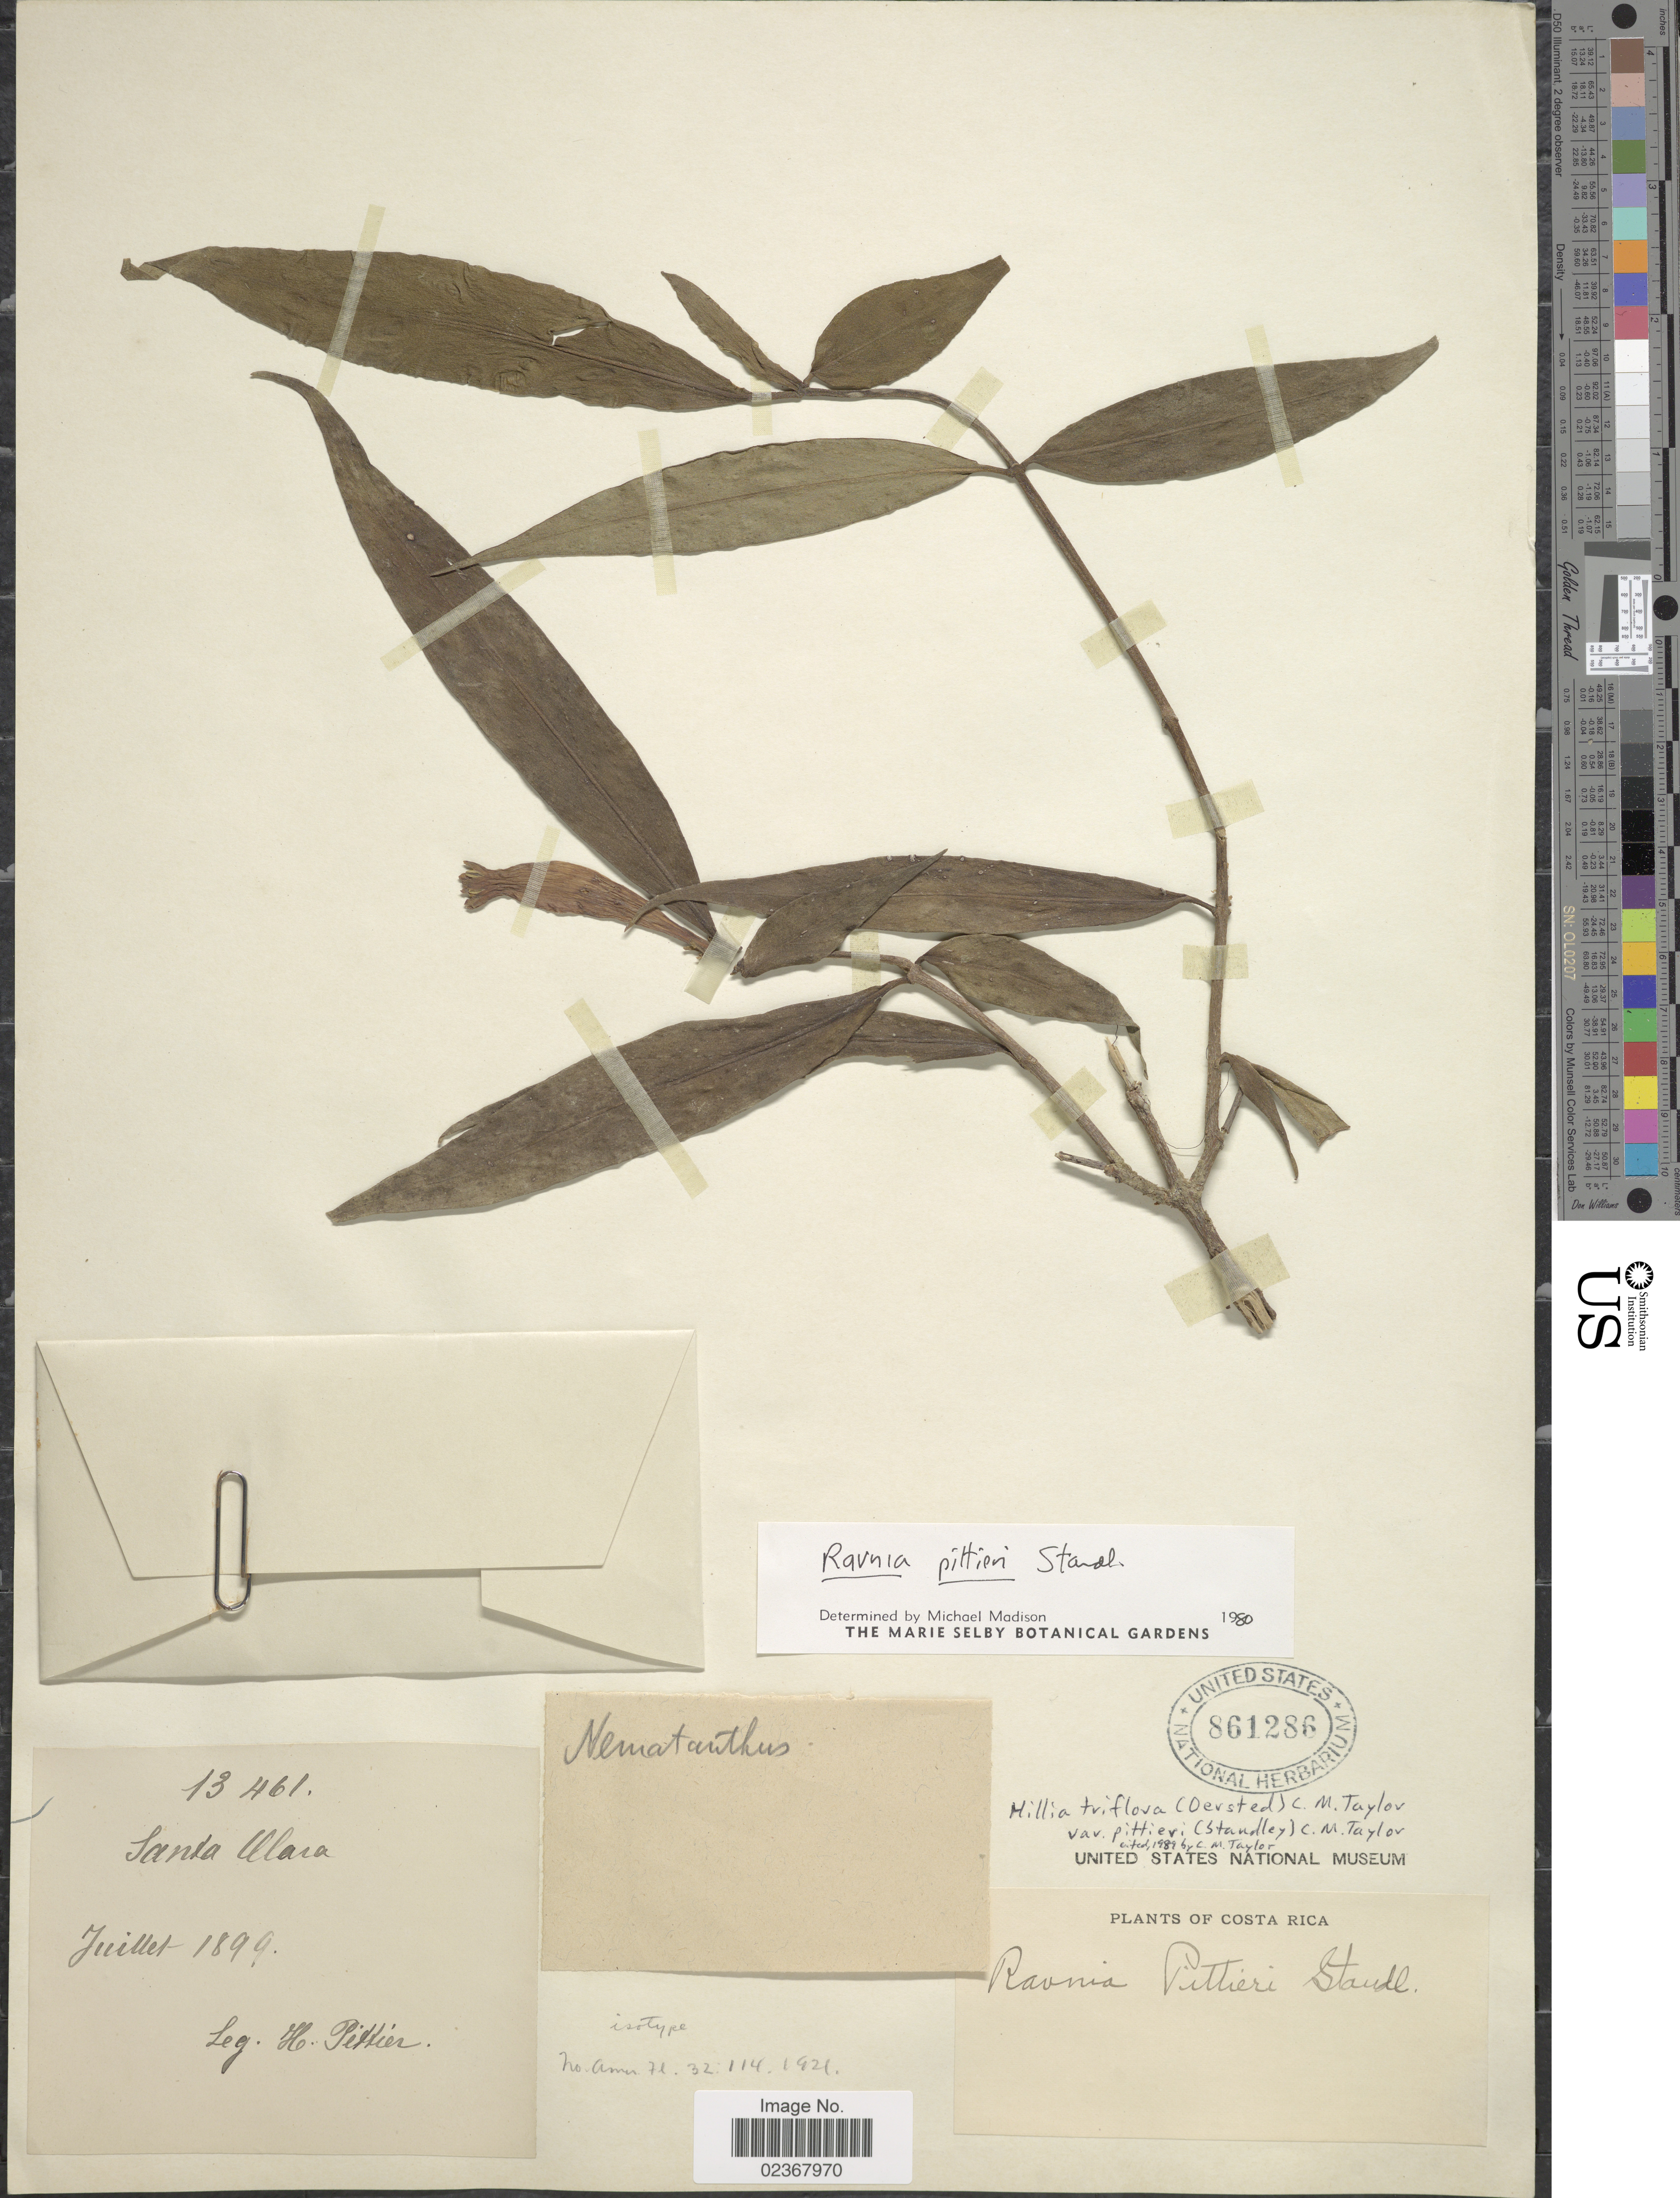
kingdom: Plantae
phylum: Tracheophyta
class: Magnoliopsida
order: Gentianales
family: Rubiaceae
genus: Hillia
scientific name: Hillia triflora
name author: (Oerst.) C.M. Taylor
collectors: H. F. Pittier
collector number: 13461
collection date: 1899-07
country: Costa Rica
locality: Santa Clara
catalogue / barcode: US 861286